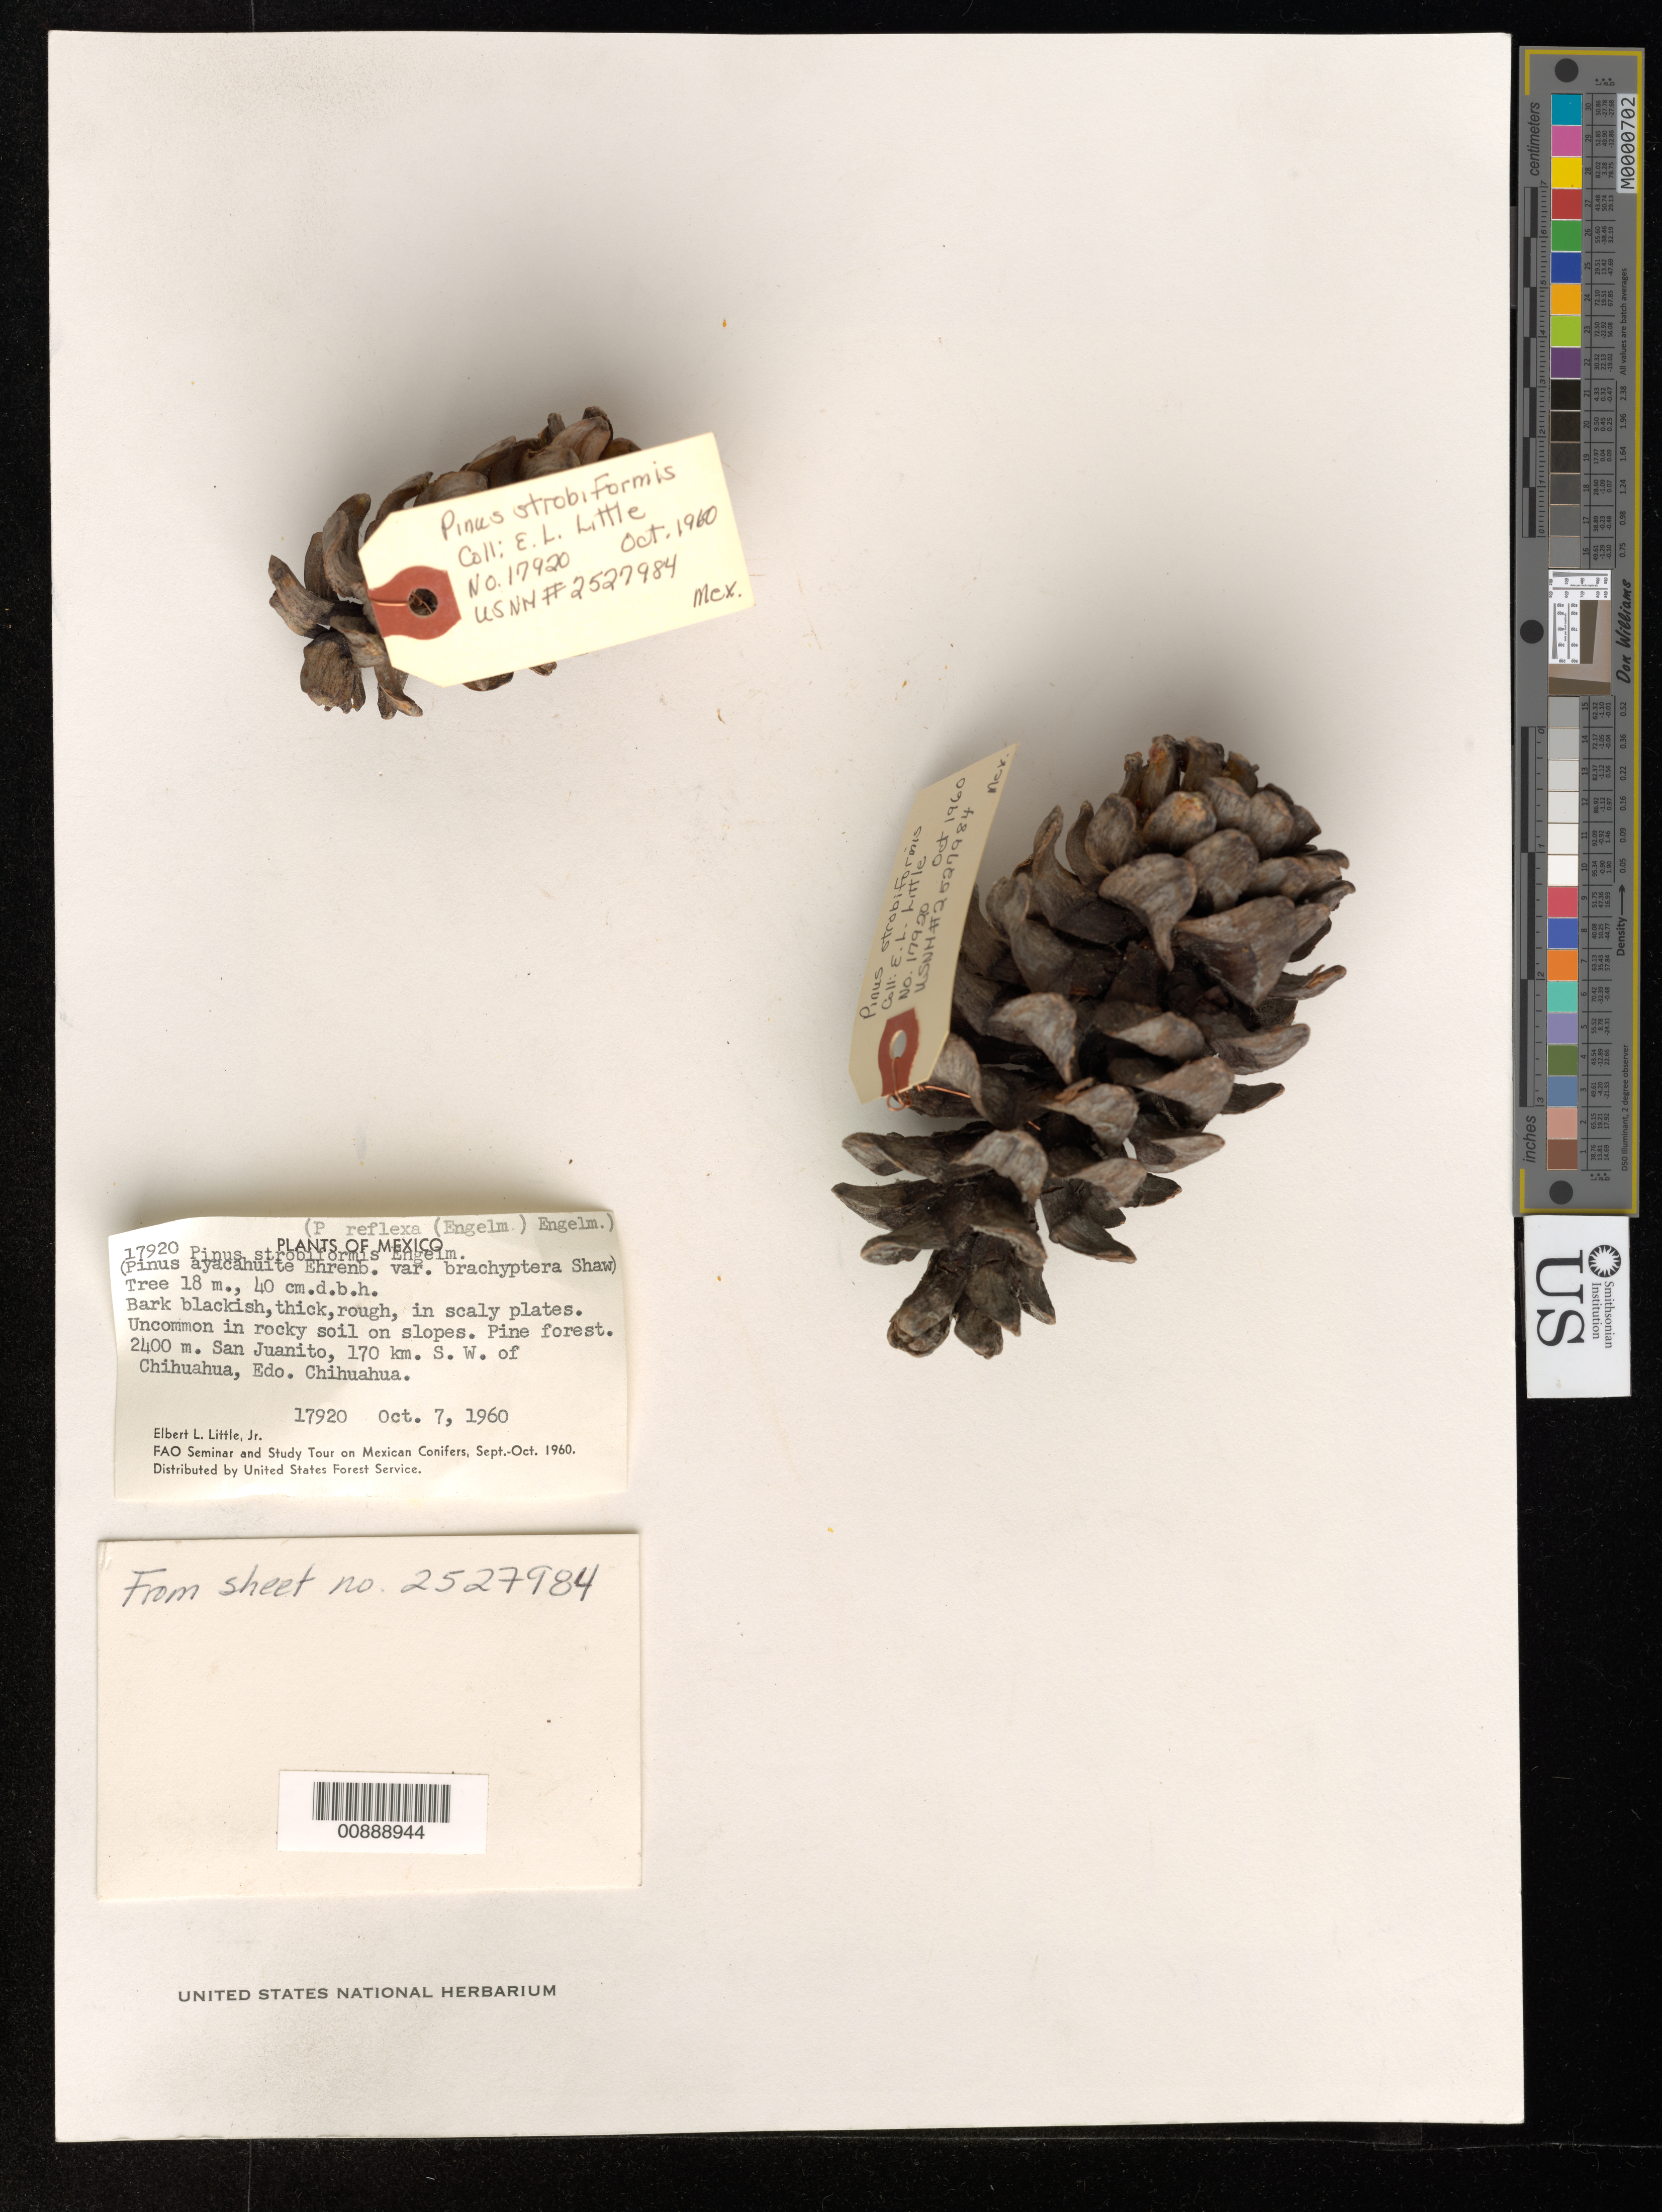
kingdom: Plantae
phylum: Tracheophyta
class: Pinopsida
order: Pinales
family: Pinaceae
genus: Pinus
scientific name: Pinus strobiformis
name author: Engelm.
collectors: E. L. Little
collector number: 17920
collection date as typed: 07 Oct 1960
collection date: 1960-10-07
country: Mexico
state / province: Chihuahua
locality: San Juanito, 170 km. SW of Chihuahua, Chihuahua.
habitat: Pine forest in rocky soil on slopes.